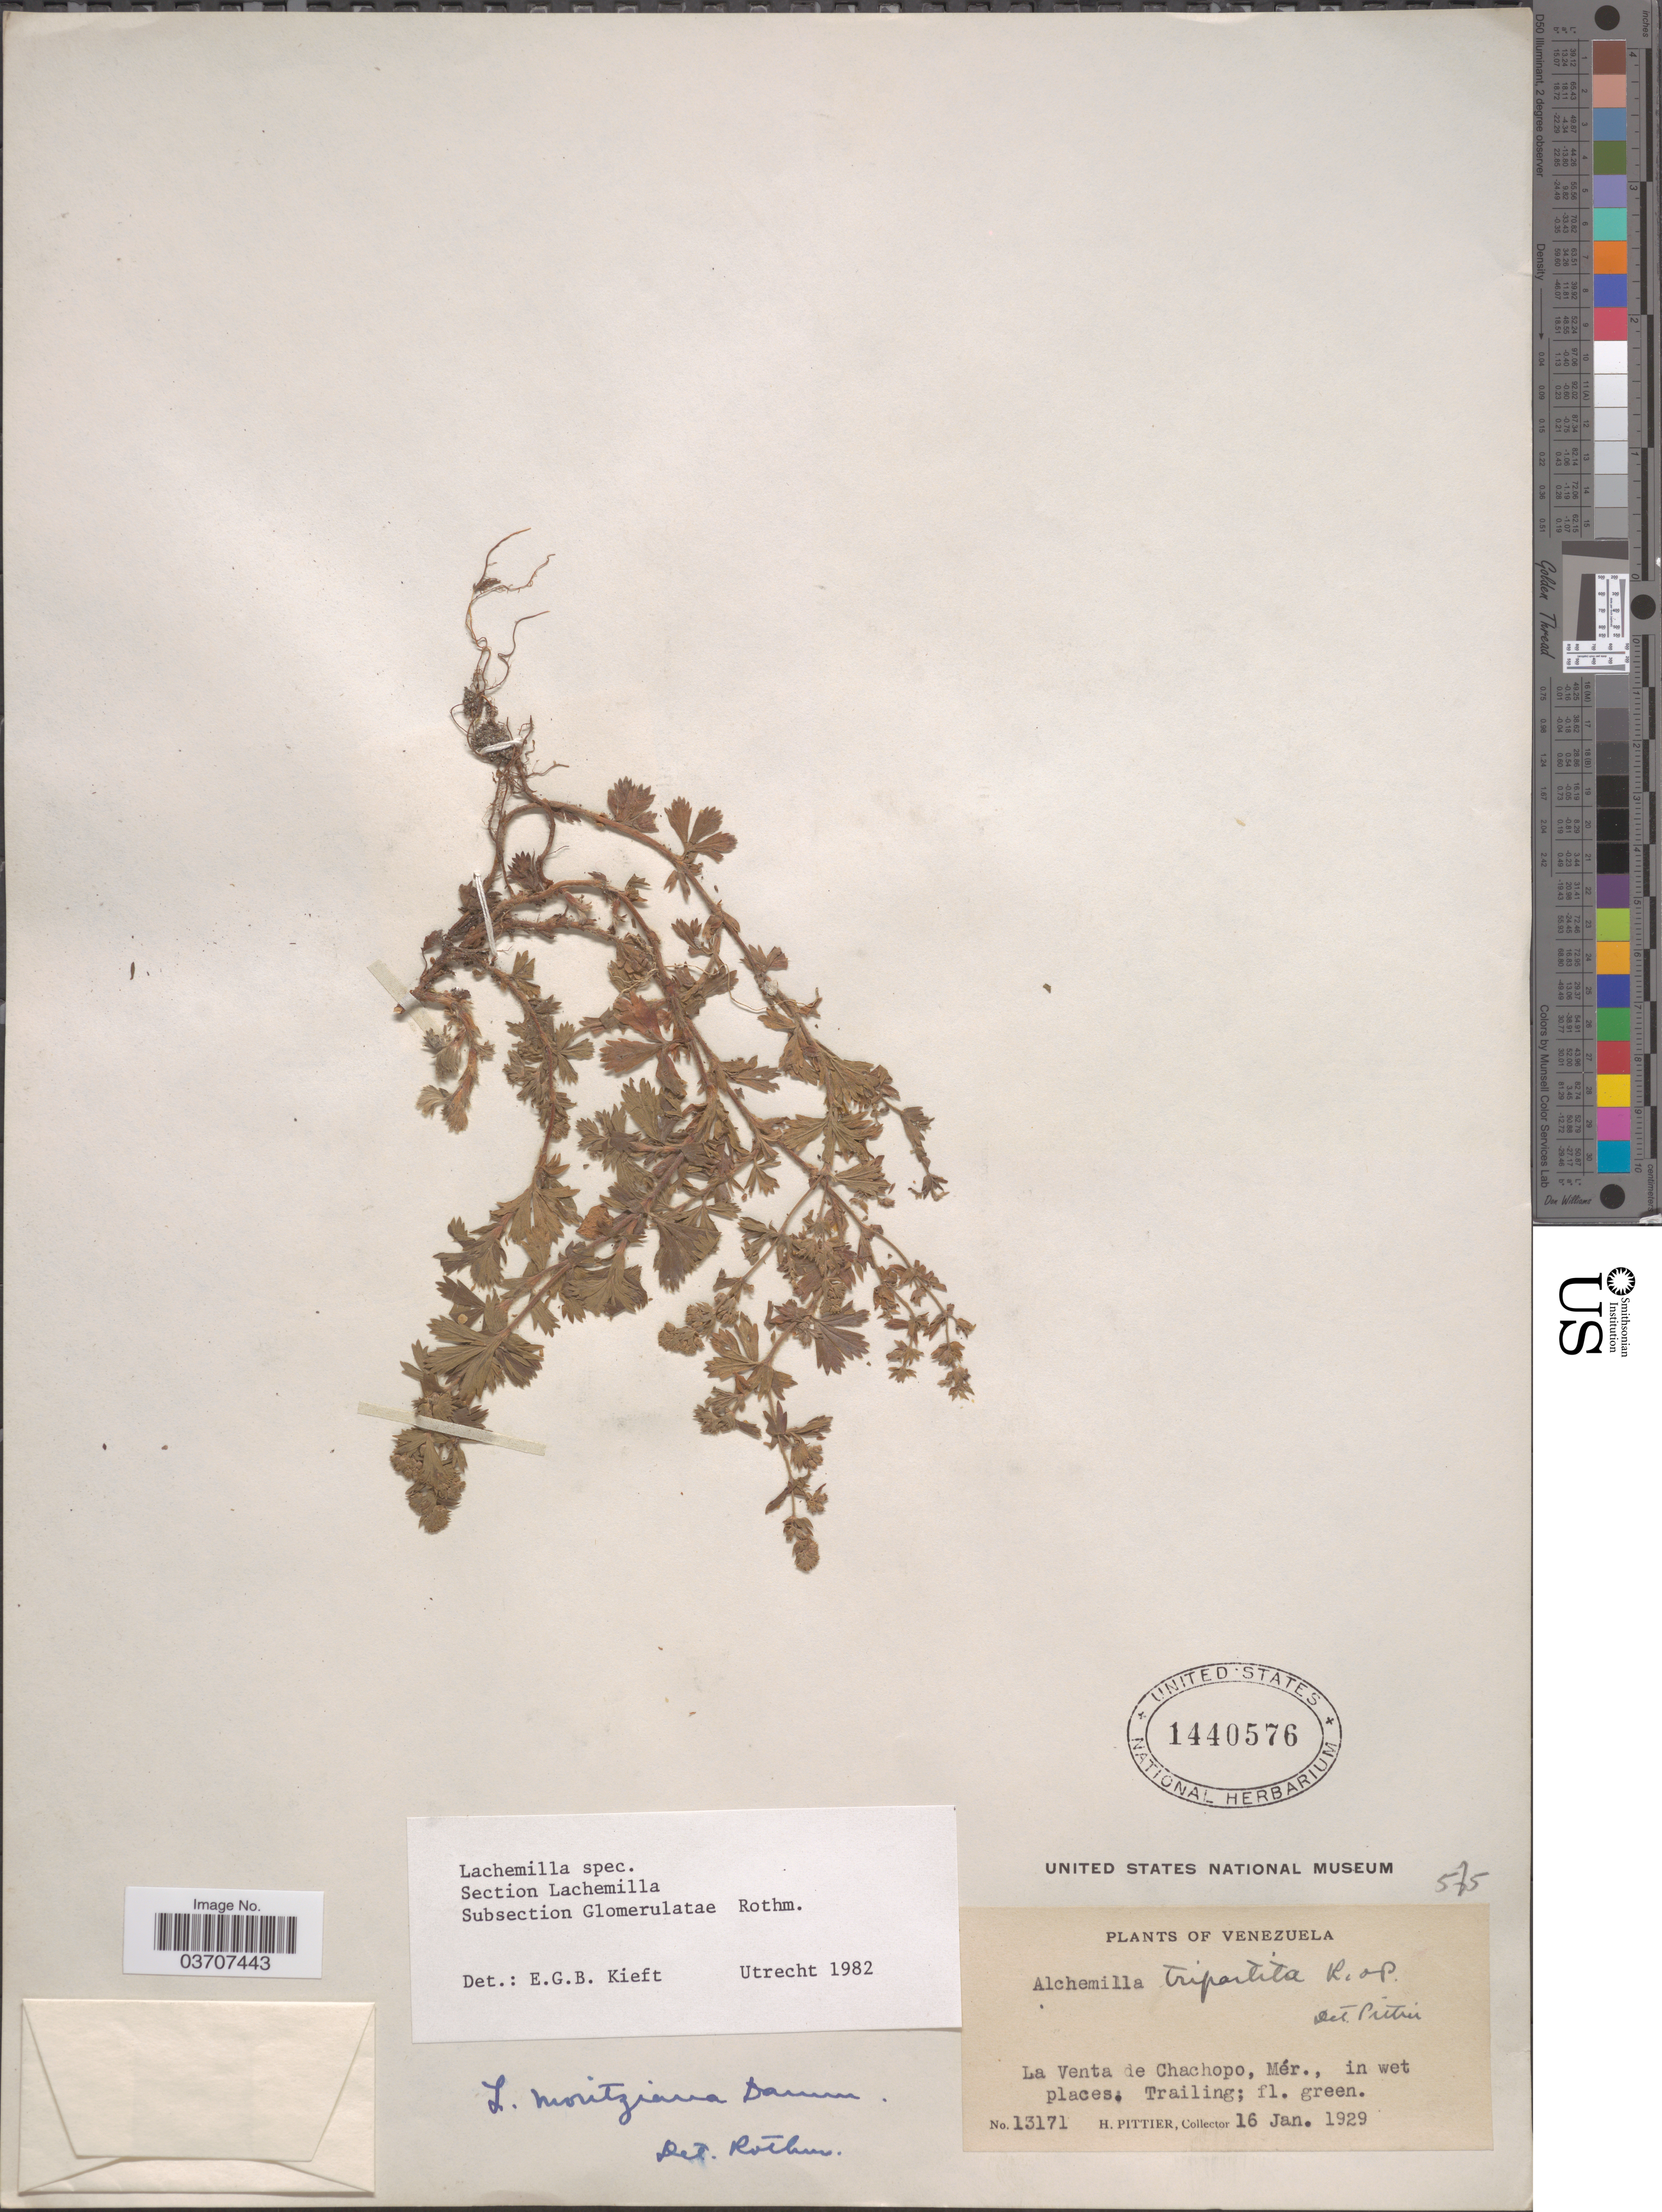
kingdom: Plantae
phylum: Tracheophyta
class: Magnoliopsida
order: Rosales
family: Rosaceae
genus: Lachemilla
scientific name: Lachemilla sp.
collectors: H. F. Pittier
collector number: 13171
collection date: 1929-01-16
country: Venezuela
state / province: Merida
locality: La Venta de Chachopo, Mér.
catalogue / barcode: US 1440576